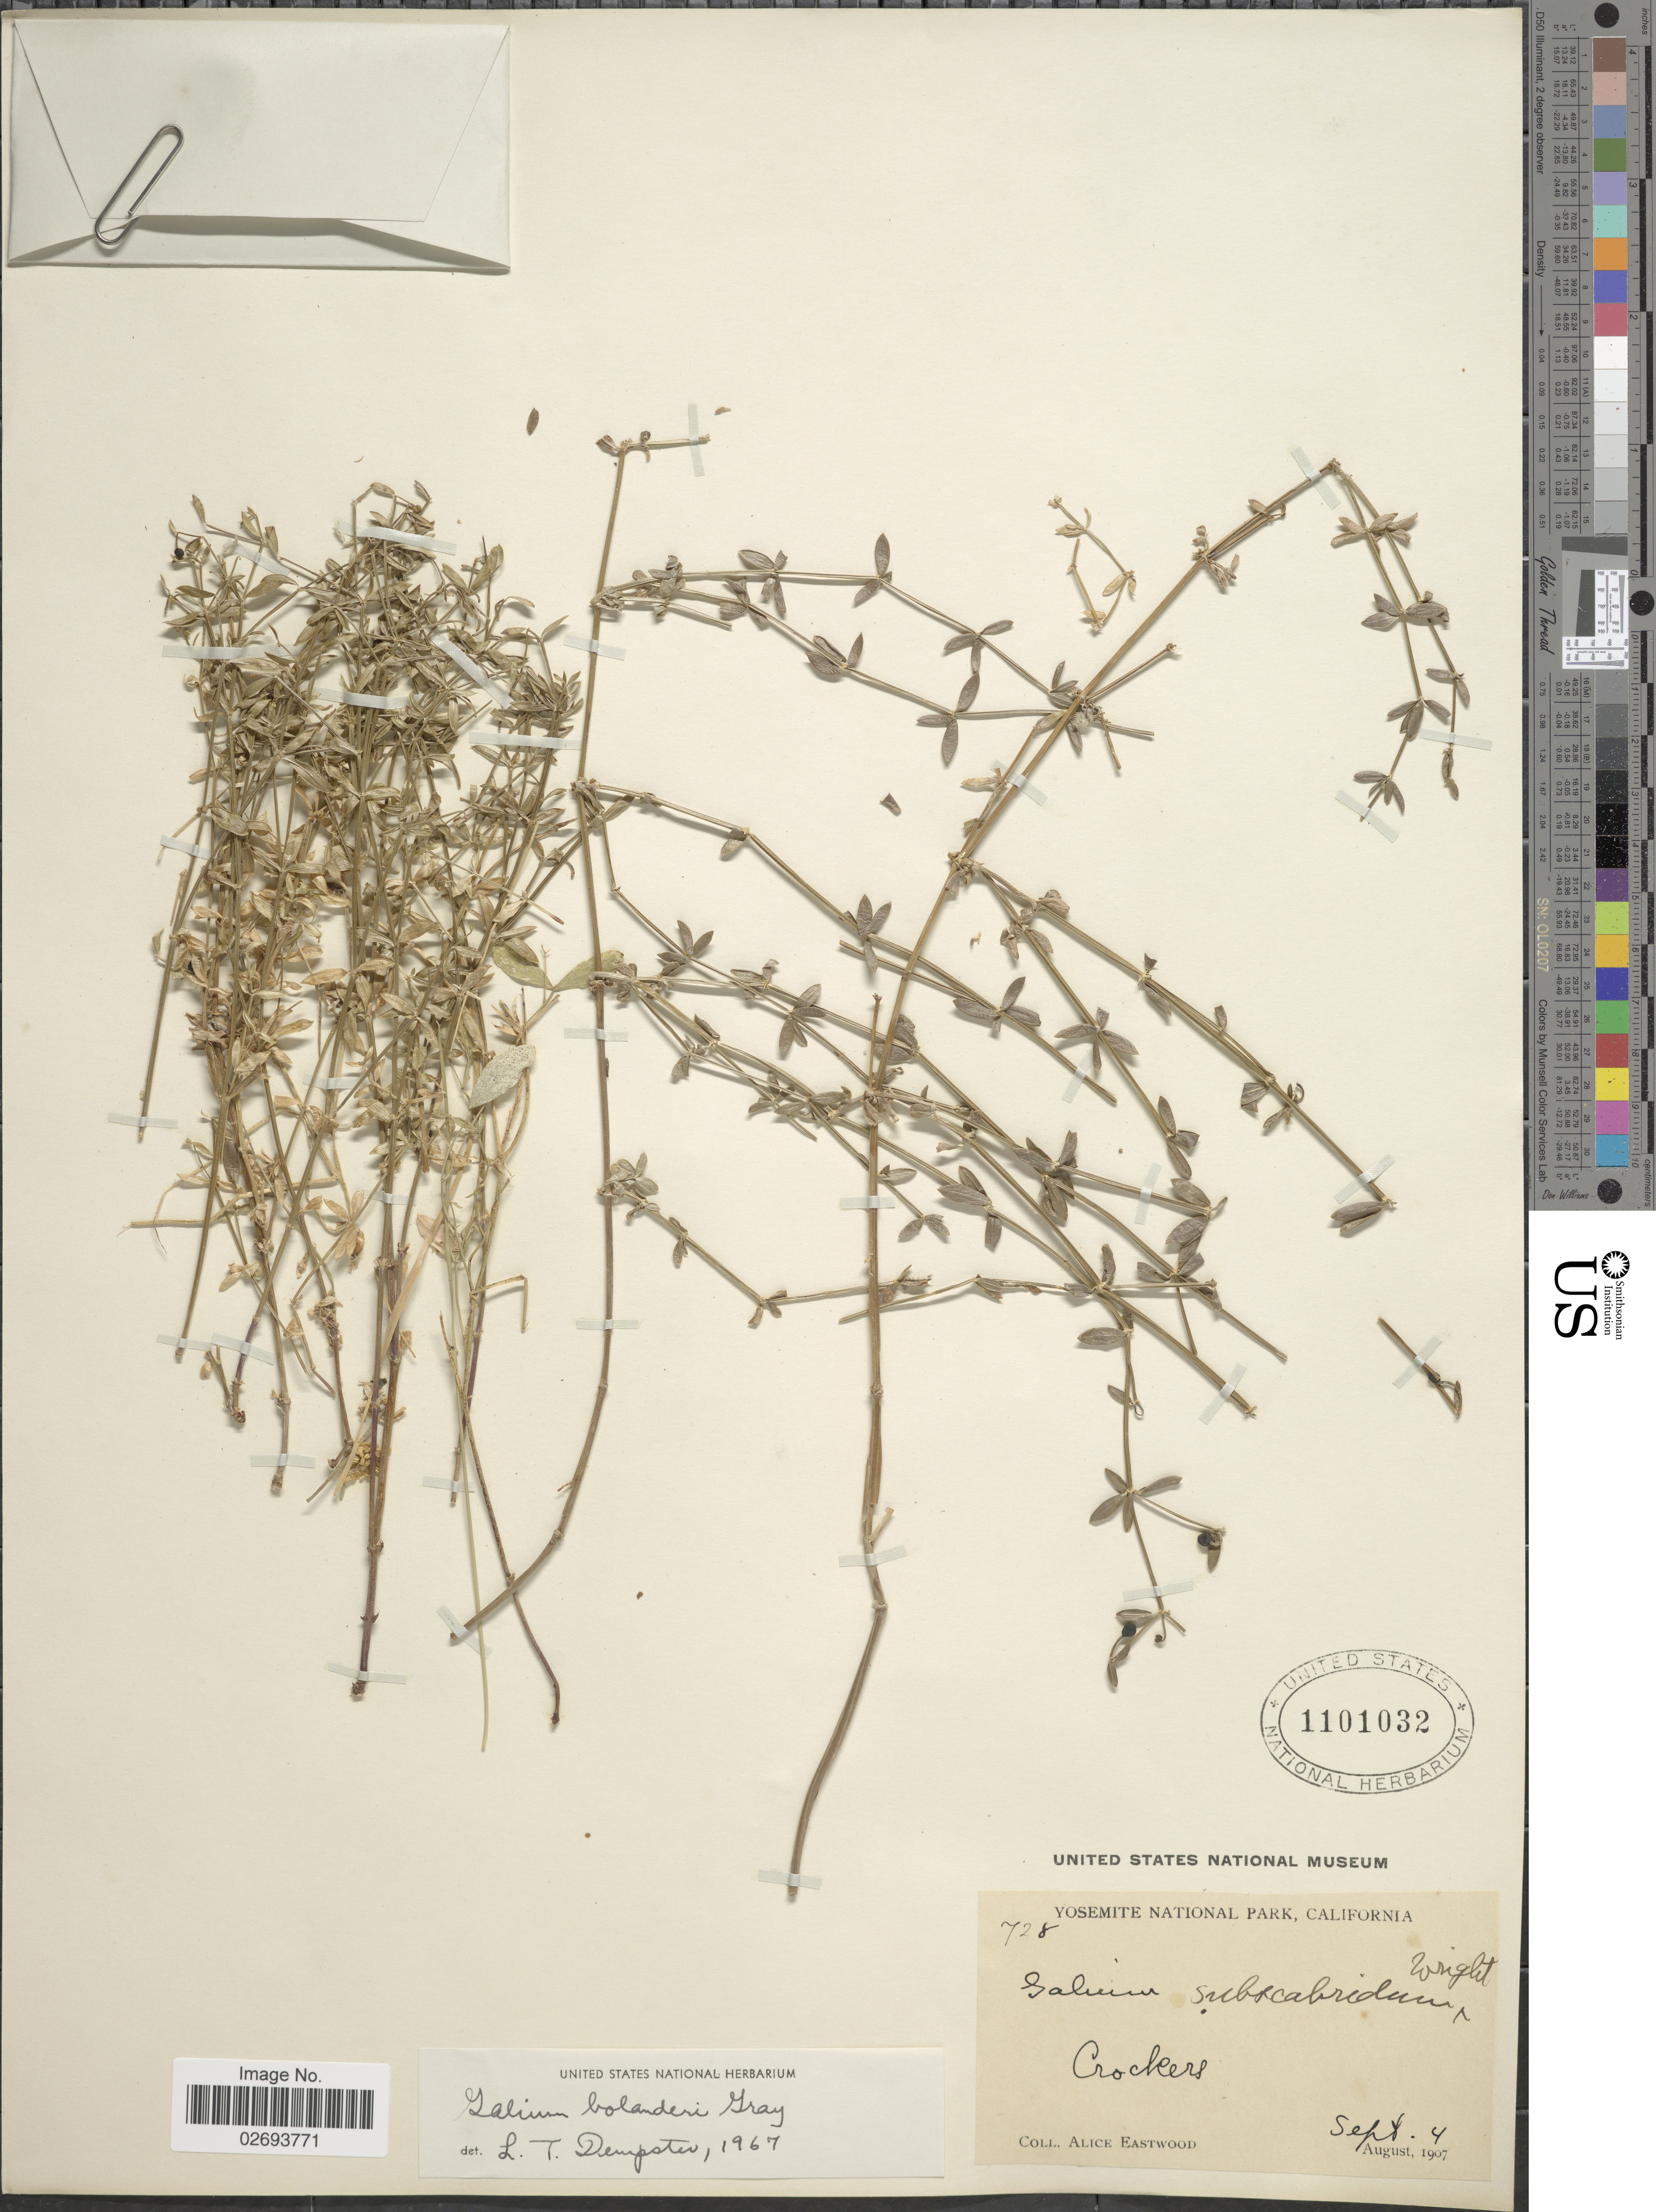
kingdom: Plantae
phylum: Tracheophyta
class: Magnoliopsida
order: Gentianales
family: Rubiaceae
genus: Galium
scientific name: Galium subscabridum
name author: W. Wight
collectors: A. Eastwood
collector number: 728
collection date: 1907-09-04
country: United States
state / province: California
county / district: Mariposa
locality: Yosemite National Park, Crockers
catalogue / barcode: US 1101032